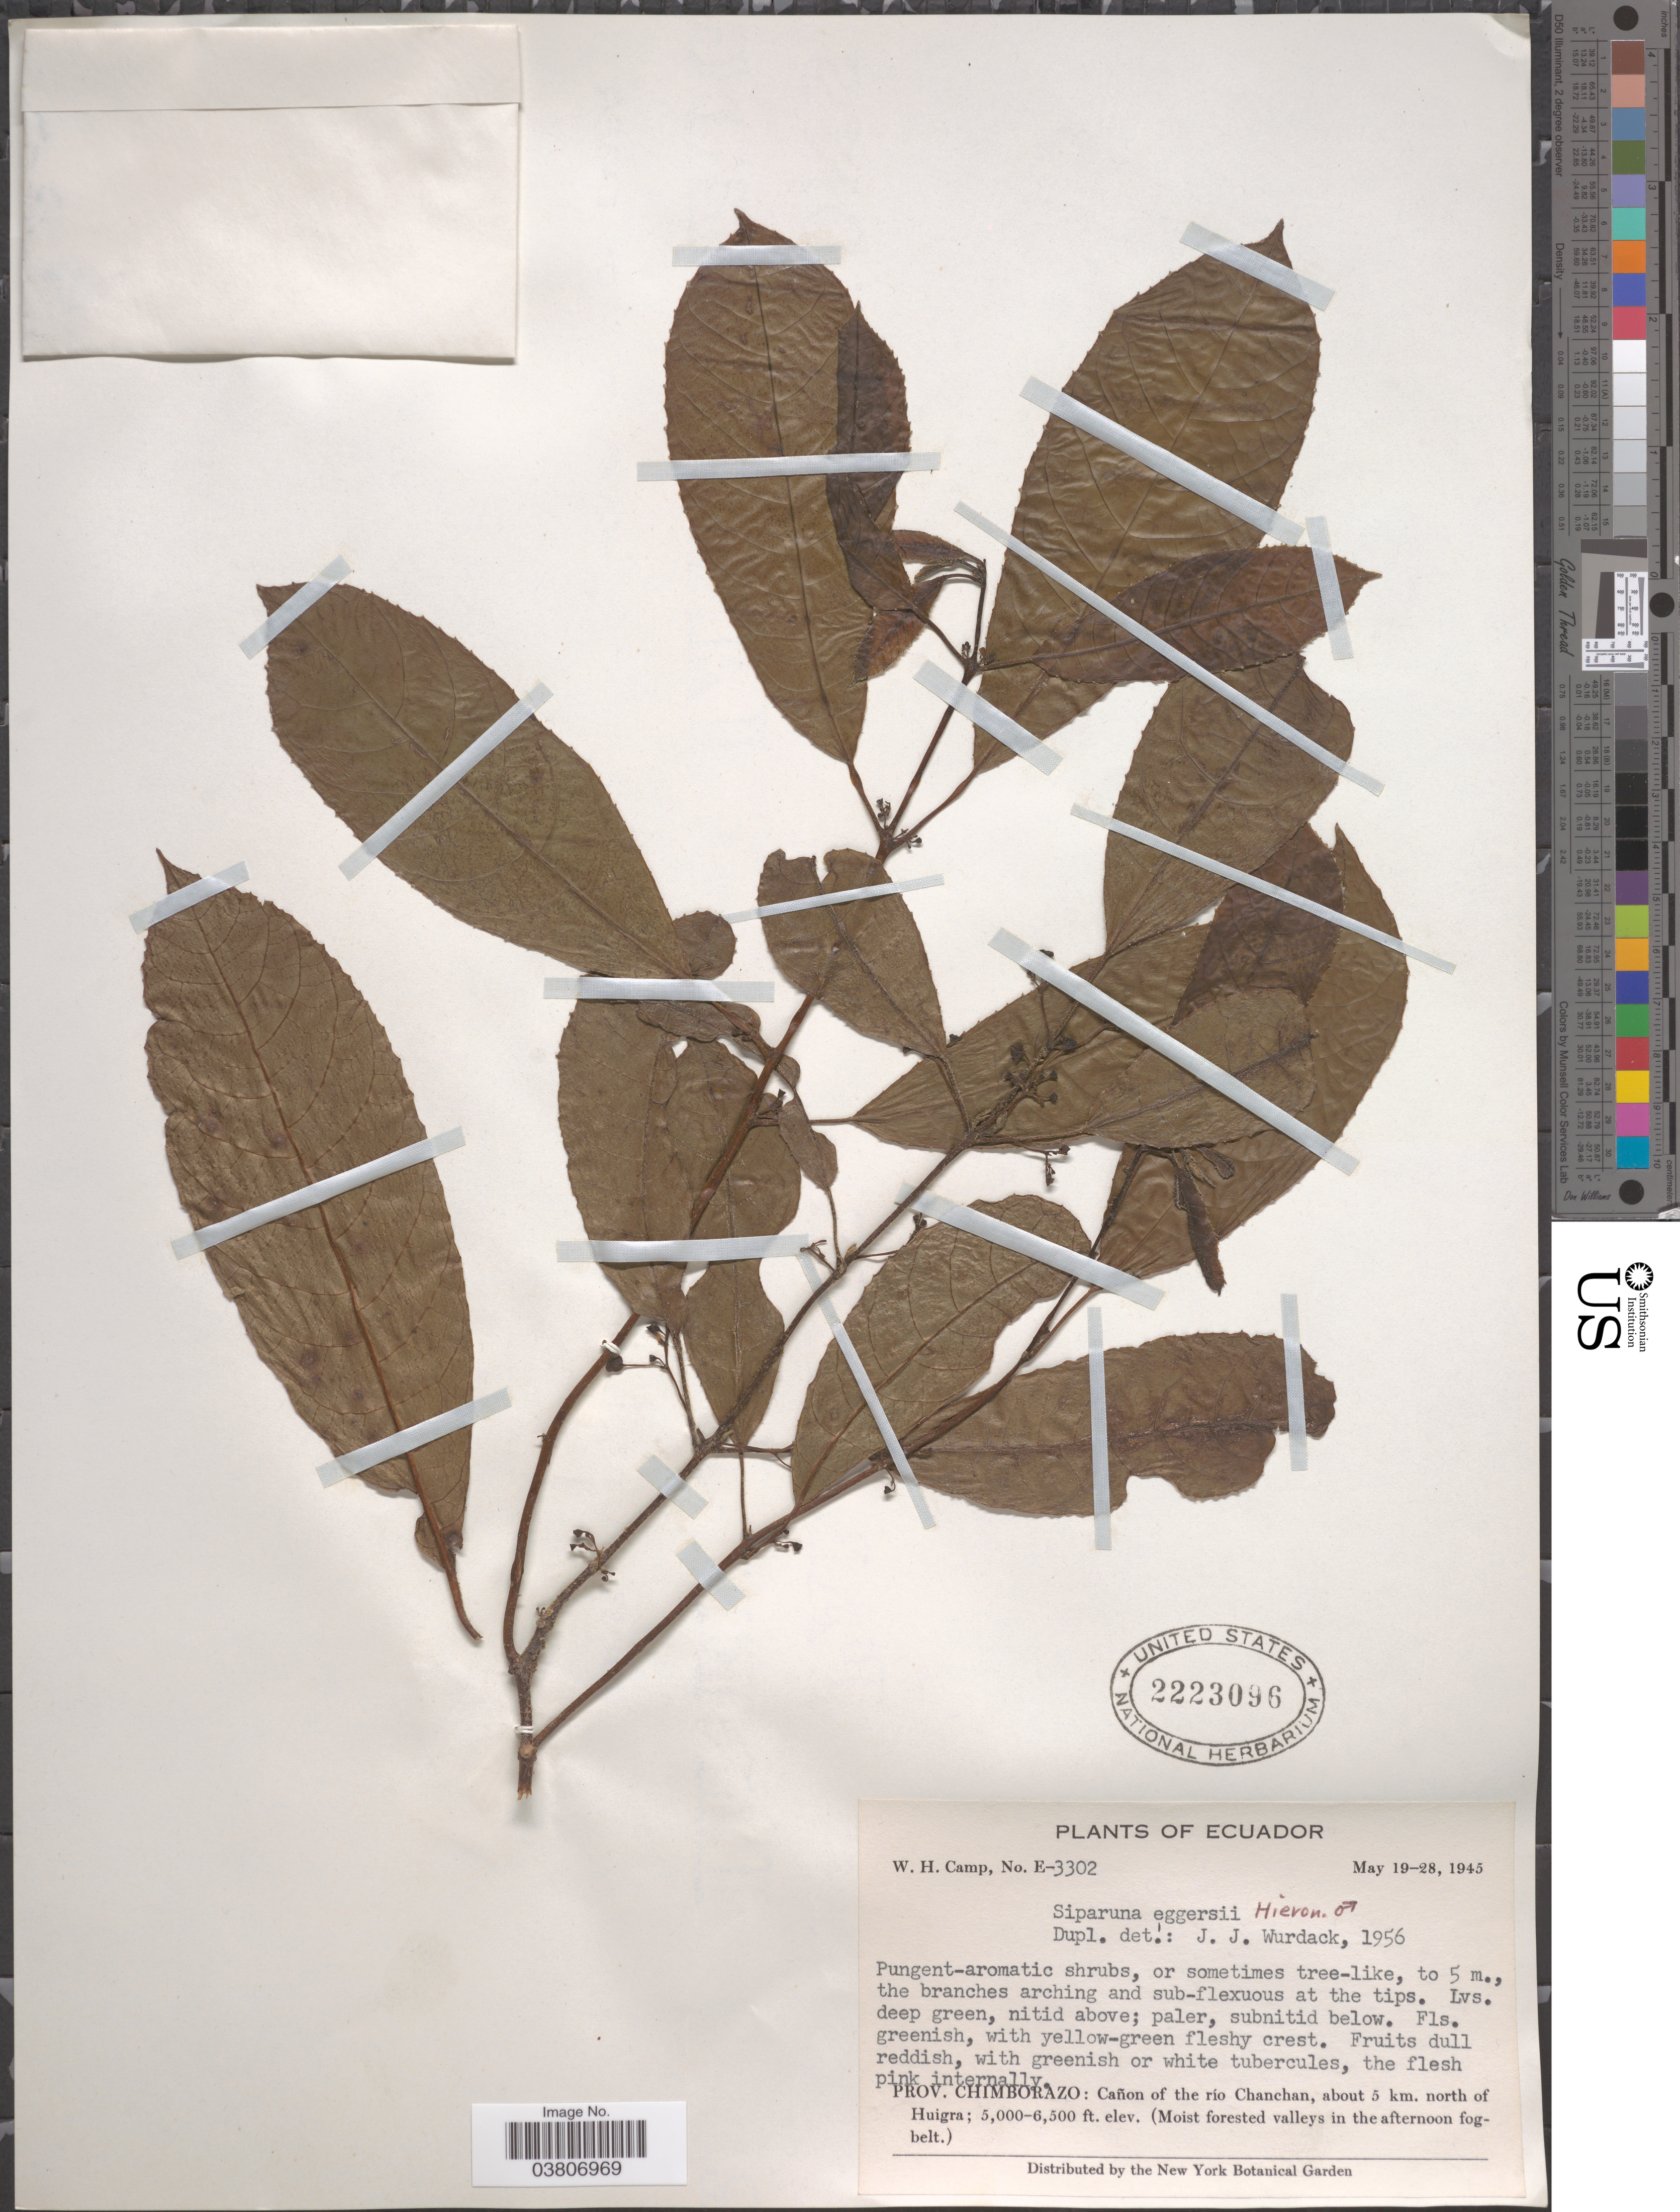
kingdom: Plantae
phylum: Tracheophyta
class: Magnoliopsida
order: Laurales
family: Siparunaceae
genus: Siparuna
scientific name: Siparuna eggersii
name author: Hieron.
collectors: W. H. Camp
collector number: E-3302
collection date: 1945-05-19/1945-05-28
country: Ecuador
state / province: Chimborazo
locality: Cañon of the río Chanchan, about 5 km. north of Huigra.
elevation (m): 1524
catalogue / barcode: US 2223096